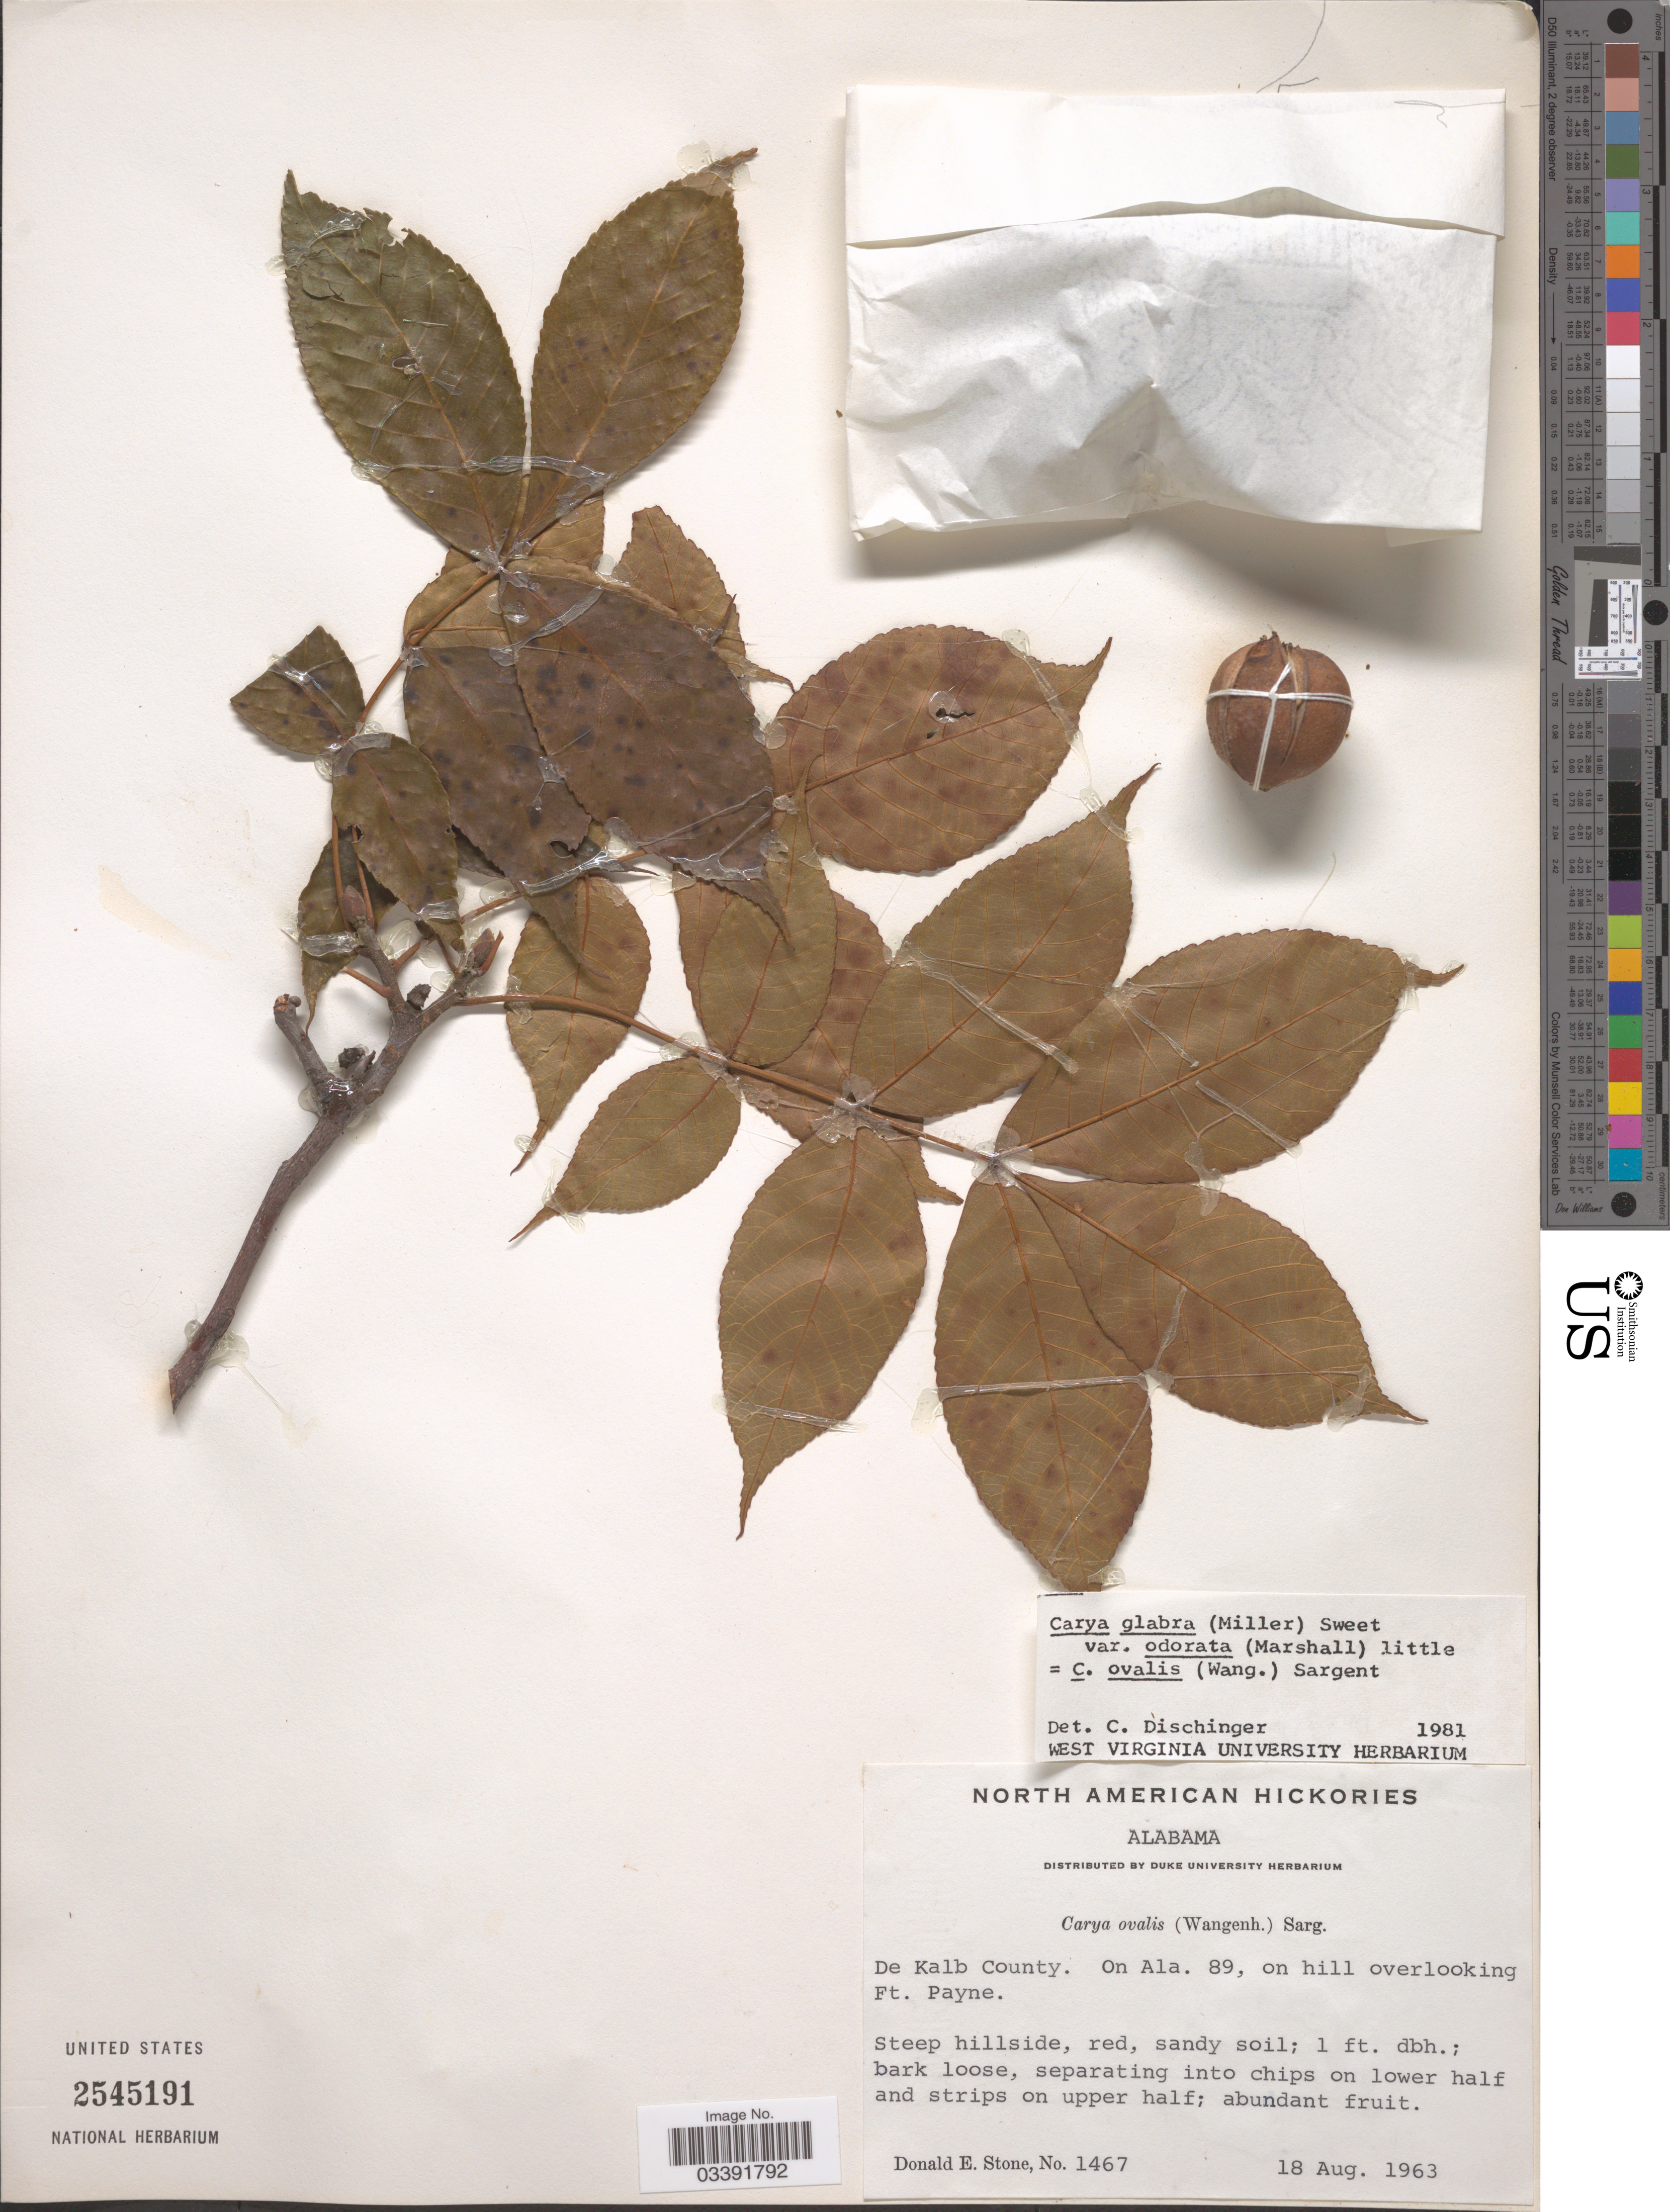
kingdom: Plantae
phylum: Tracheophyta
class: Magnoliopsida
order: Fagales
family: Juglandaceae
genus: Carya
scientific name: Carya glabra var. odorata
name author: (Marshall) Little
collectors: D. Stone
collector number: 1467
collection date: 1963-08-18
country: United States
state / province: Alabama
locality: De Kalb County. On Ala. 89, on hill overlooking Ft. Payne.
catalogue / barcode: US 2545191